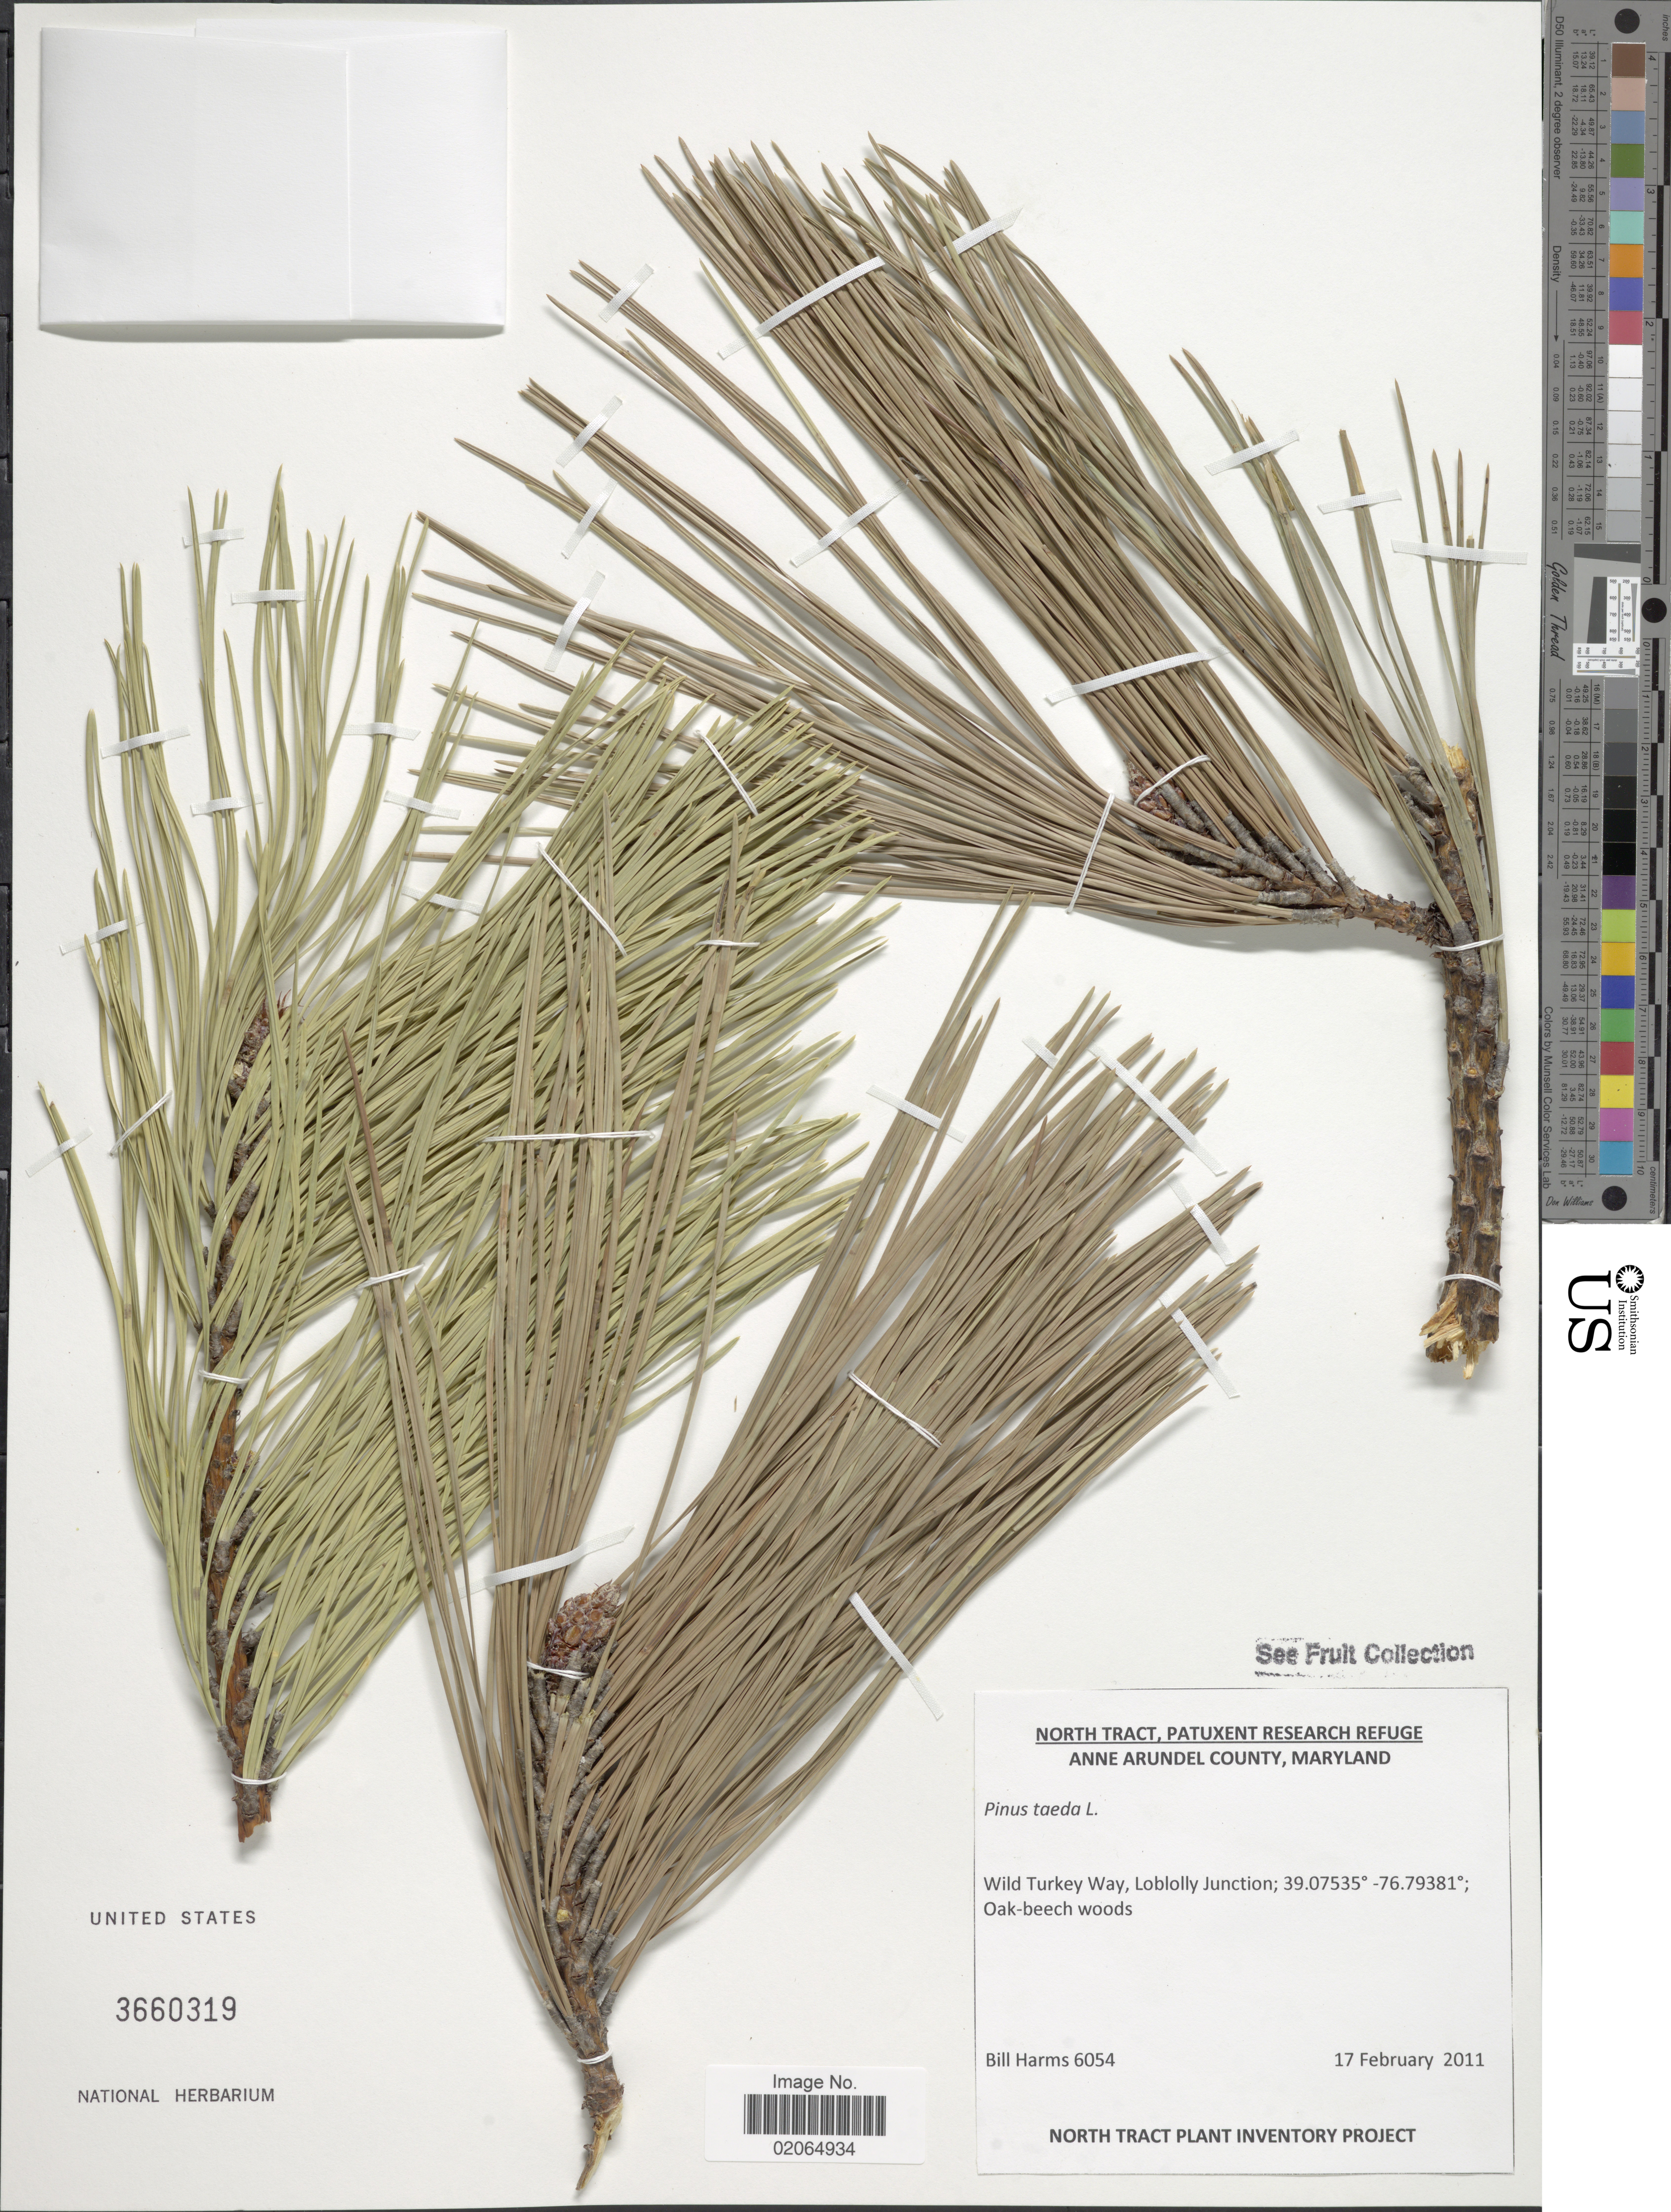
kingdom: Plantae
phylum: Tracheophyta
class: Pinopsida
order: Pinales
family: Pinaceae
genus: Pinus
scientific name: Pinus taeda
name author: L.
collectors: B. Harms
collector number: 6054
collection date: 2011-02-17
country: United States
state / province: Maryland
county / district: Anne Arundel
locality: Anne Arundel County, Wild Turkey, Lolbolly Junction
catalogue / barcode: US 3660319